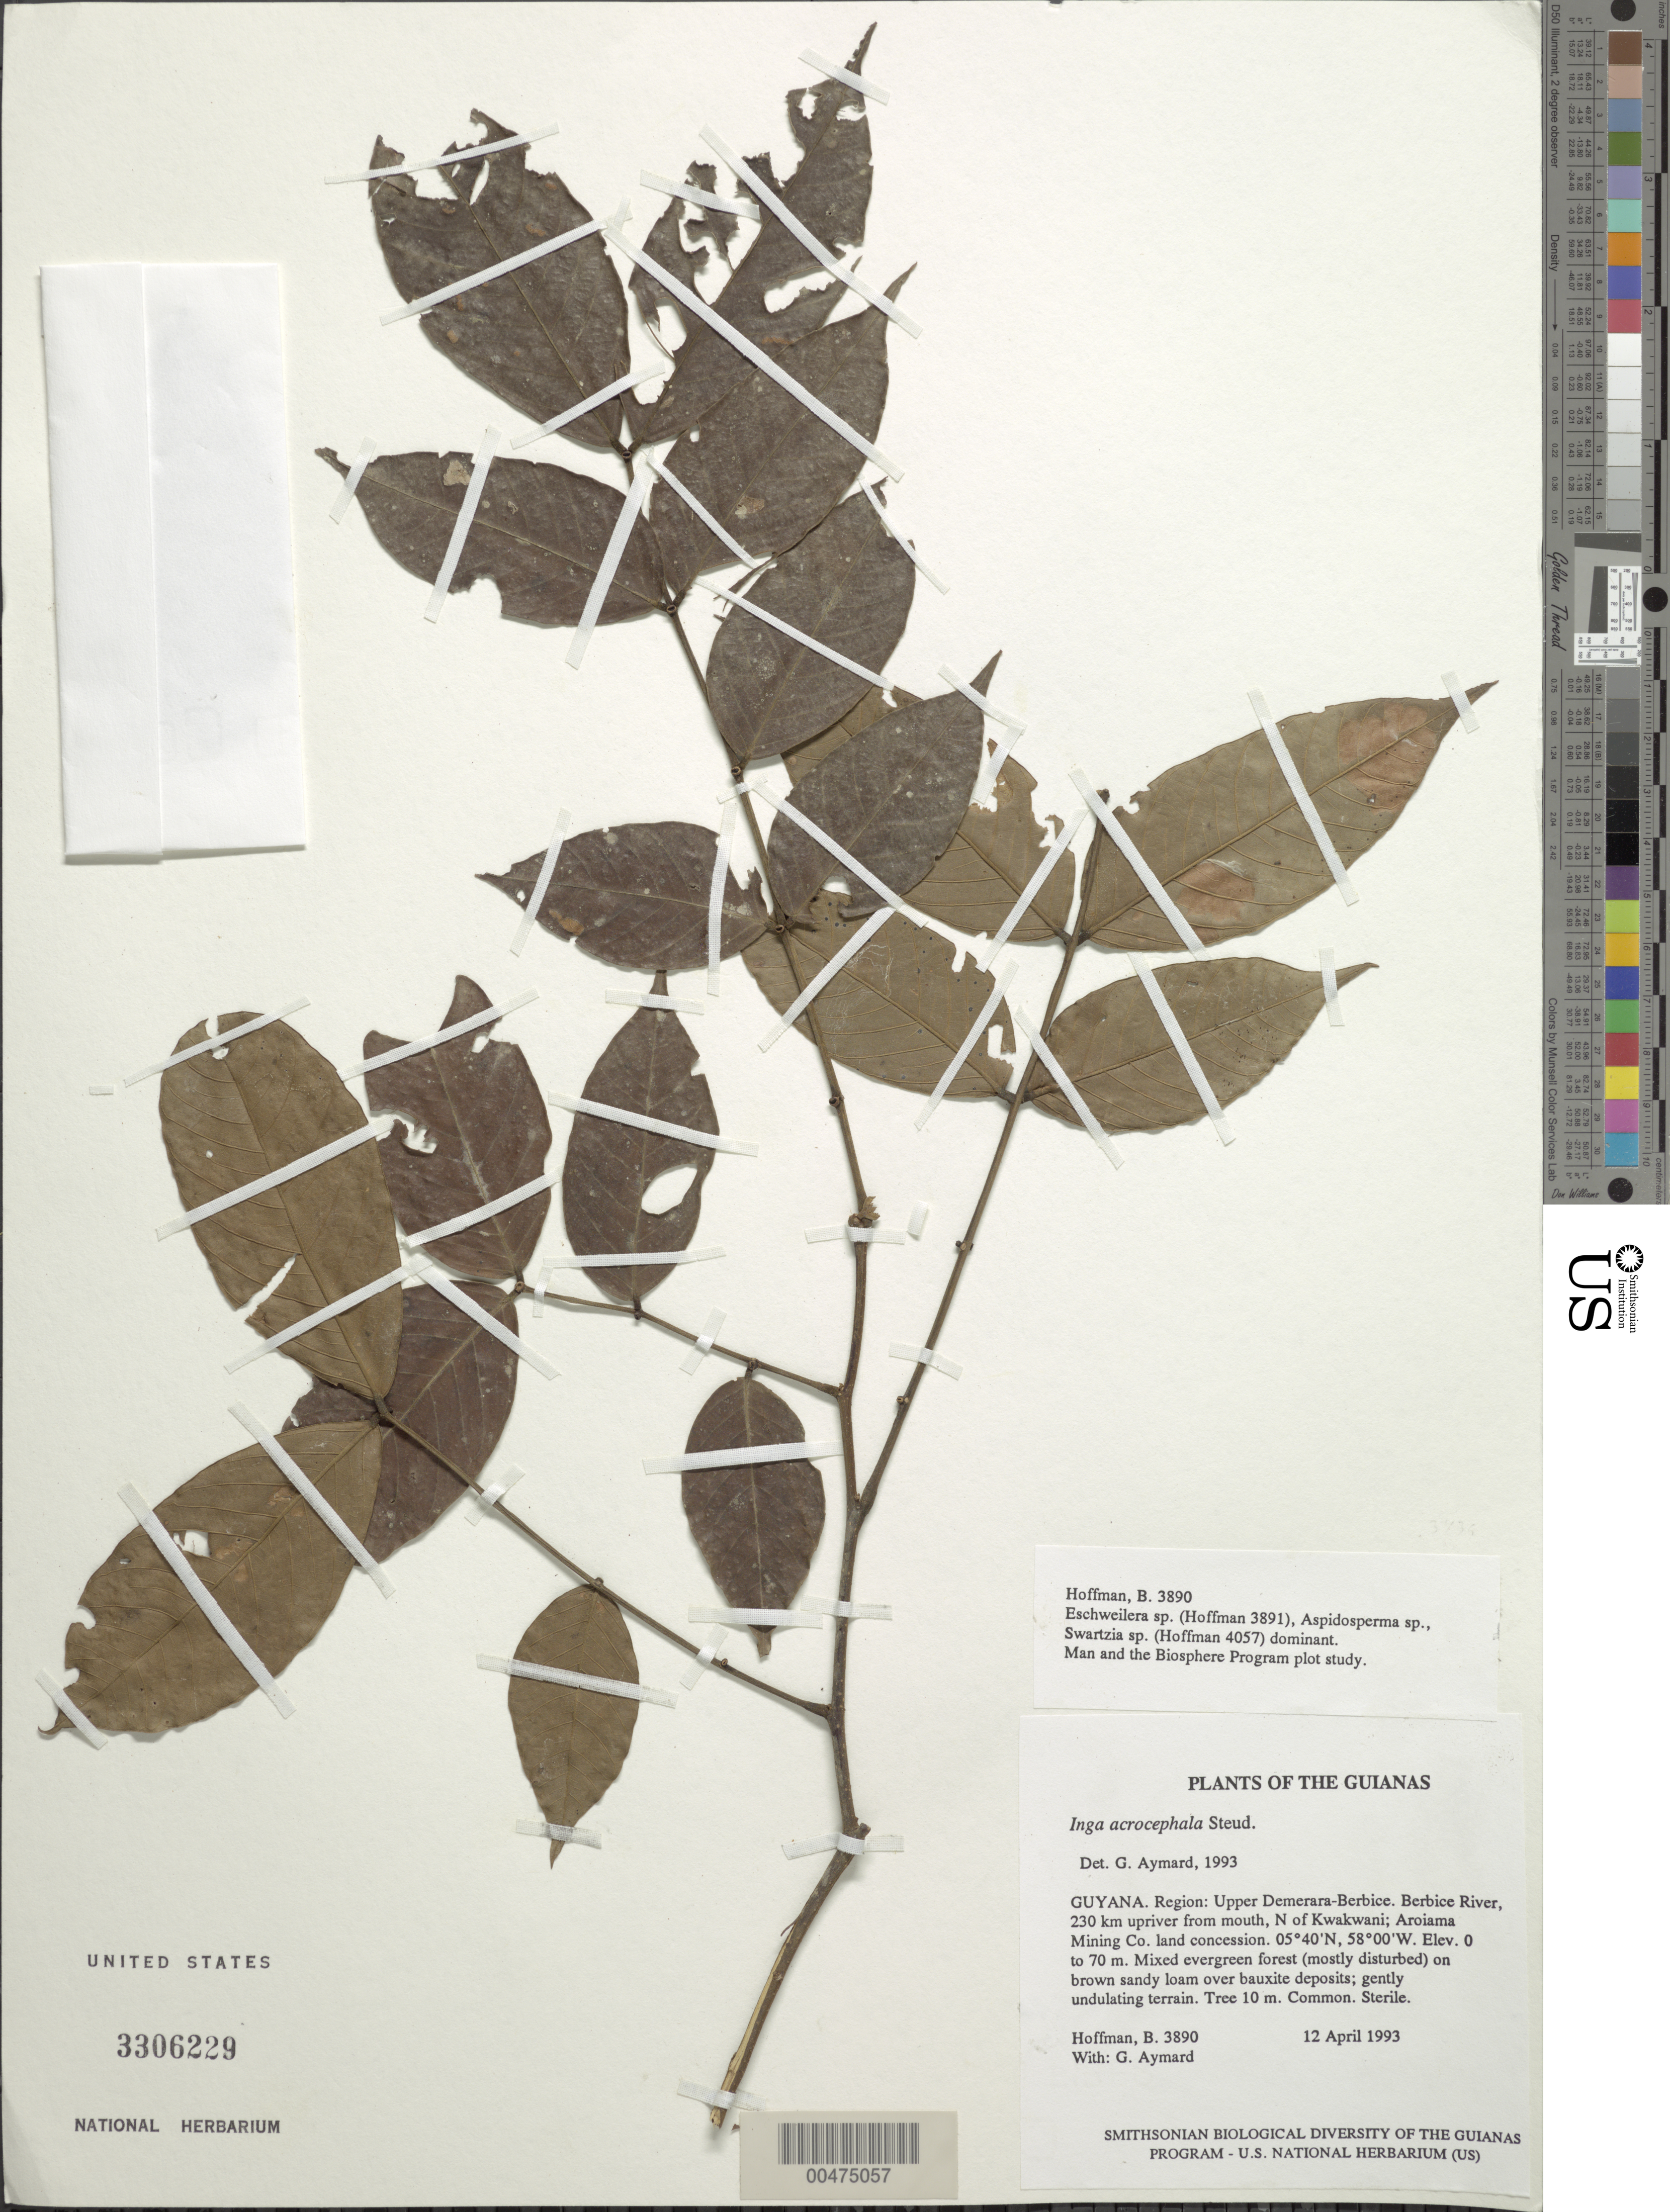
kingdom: Plantae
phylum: Tracheophyta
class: Magnoliopsida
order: Fabales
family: Fabaceae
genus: Inga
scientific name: Inga acrocephala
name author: Steud.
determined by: Aymard C., G. A., (PORT), Univ. Nac. Exp. de los Llanos Ezequiel Zamora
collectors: B. Hoffman & G. A. Aymard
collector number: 3890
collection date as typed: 12 April 1993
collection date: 1993-04-12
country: Guyana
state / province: U. Demerara-Berbice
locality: Berbice River, 230 km upriver from mouth, N of Kwakwani; Aroiama Mining Co. land concession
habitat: Mixed evergreen forest (mostly disturbed) on brown sandy loam over bauxite deposits; gently undulating terrain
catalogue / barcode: US 3306229